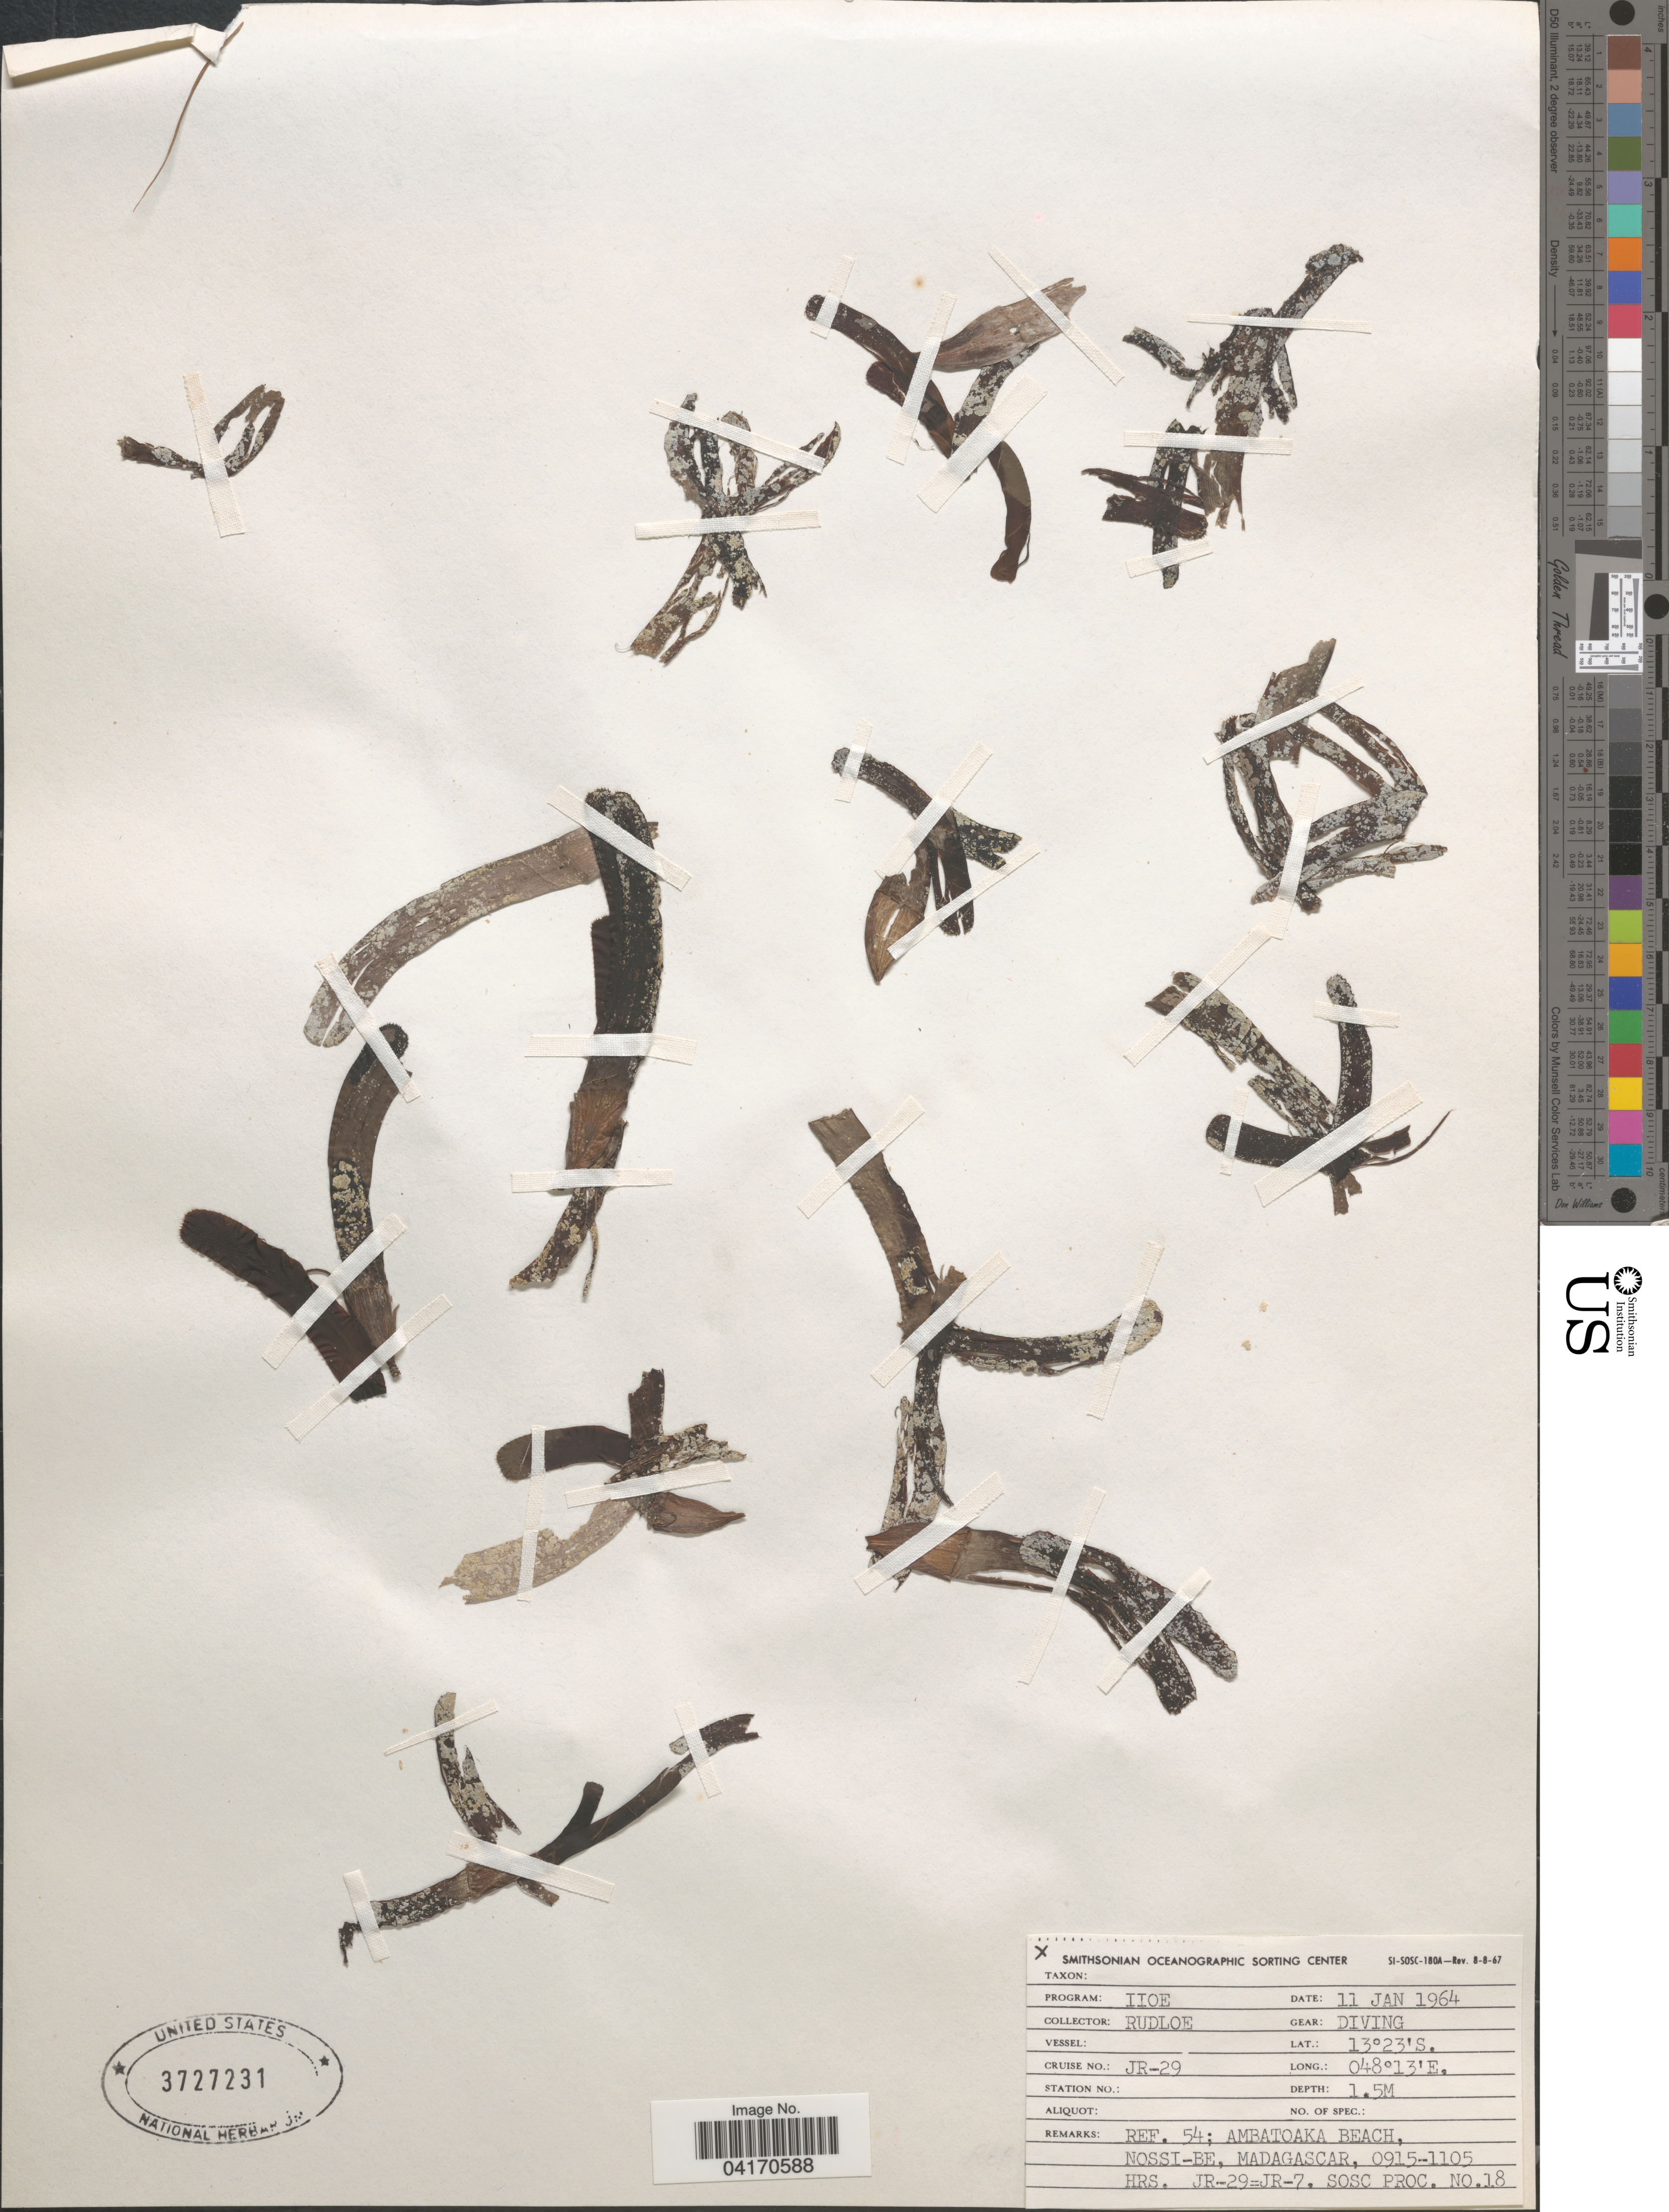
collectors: Rudloe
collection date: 1964-01-11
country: Madagascar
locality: REF. 54; Ambatoaka Beach, Nossi-Be, 0915-1105 Hrs.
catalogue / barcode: US 3727231